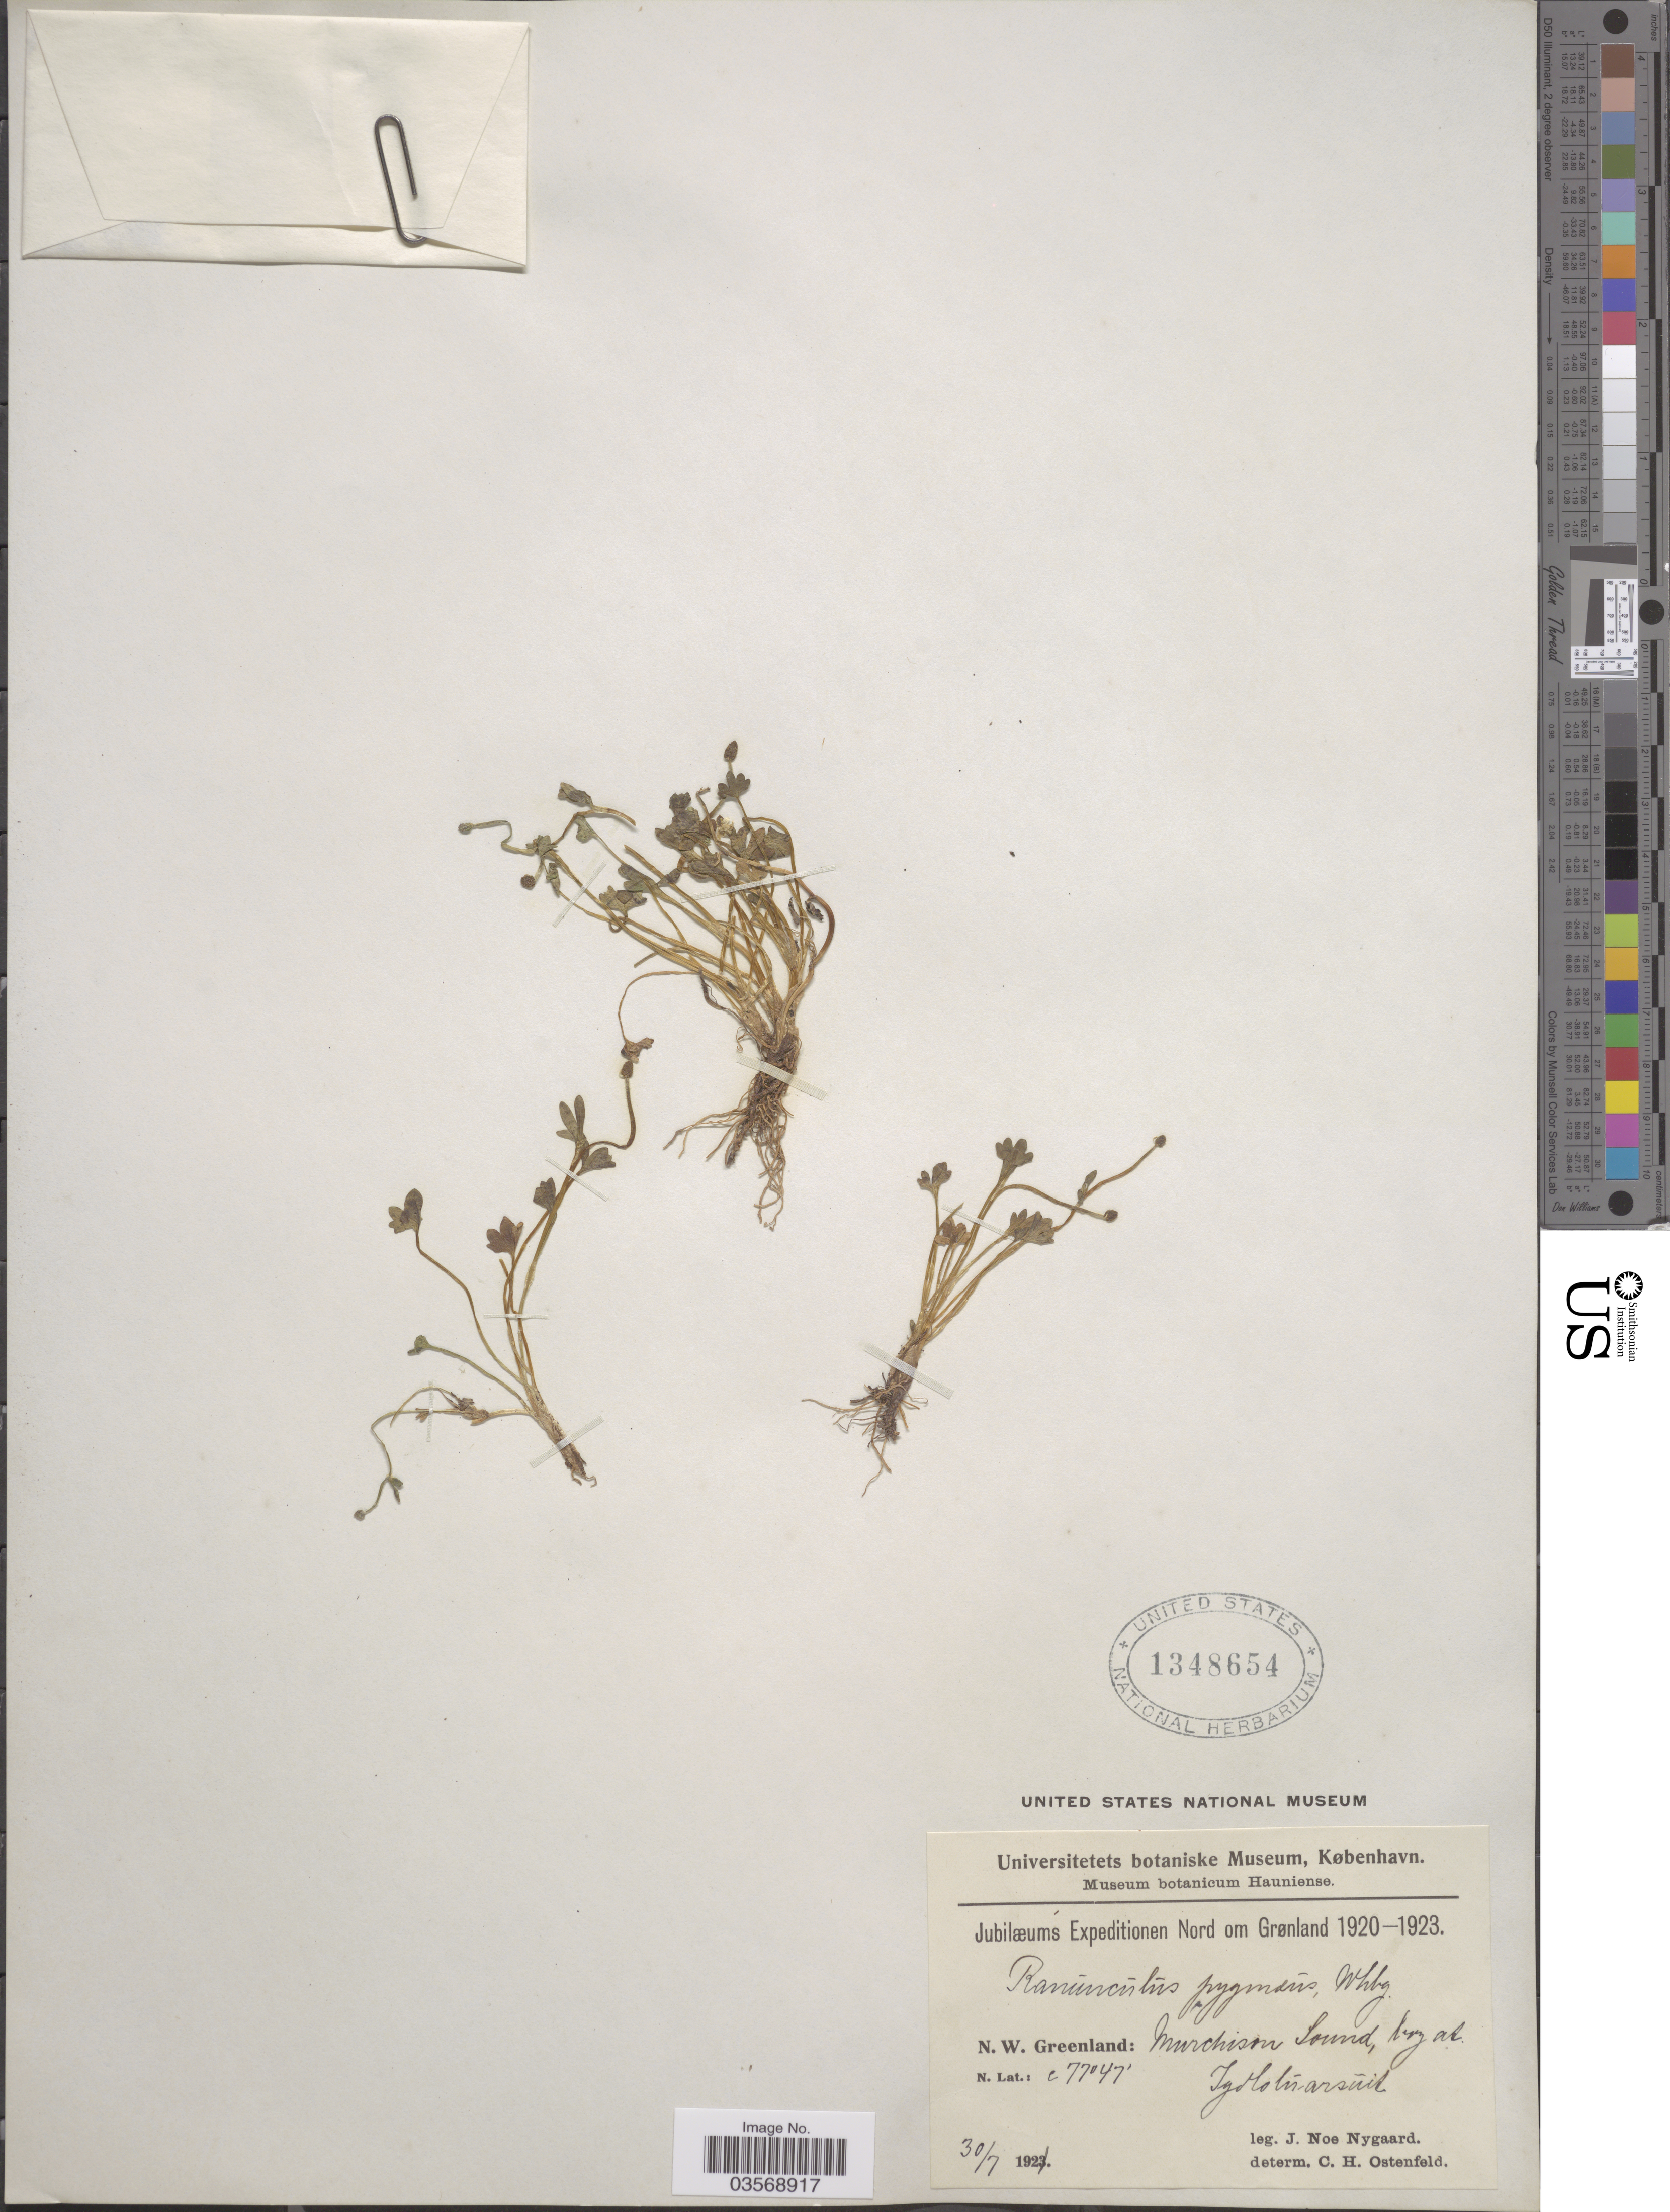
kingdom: Plantae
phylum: Tracheophyta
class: Magnoliopsida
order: Ranunculales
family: Ranunculaceae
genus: Ranunculus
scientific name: Ranunculus pygmaeus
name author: Wahlenb.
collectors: J. Nygaard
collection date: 1921-07-30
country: Greenland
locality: Nord om Grønland. N. W. Greenland: Murchison Sound, bog at Igdloluarsuit.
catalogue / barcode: US 1348654